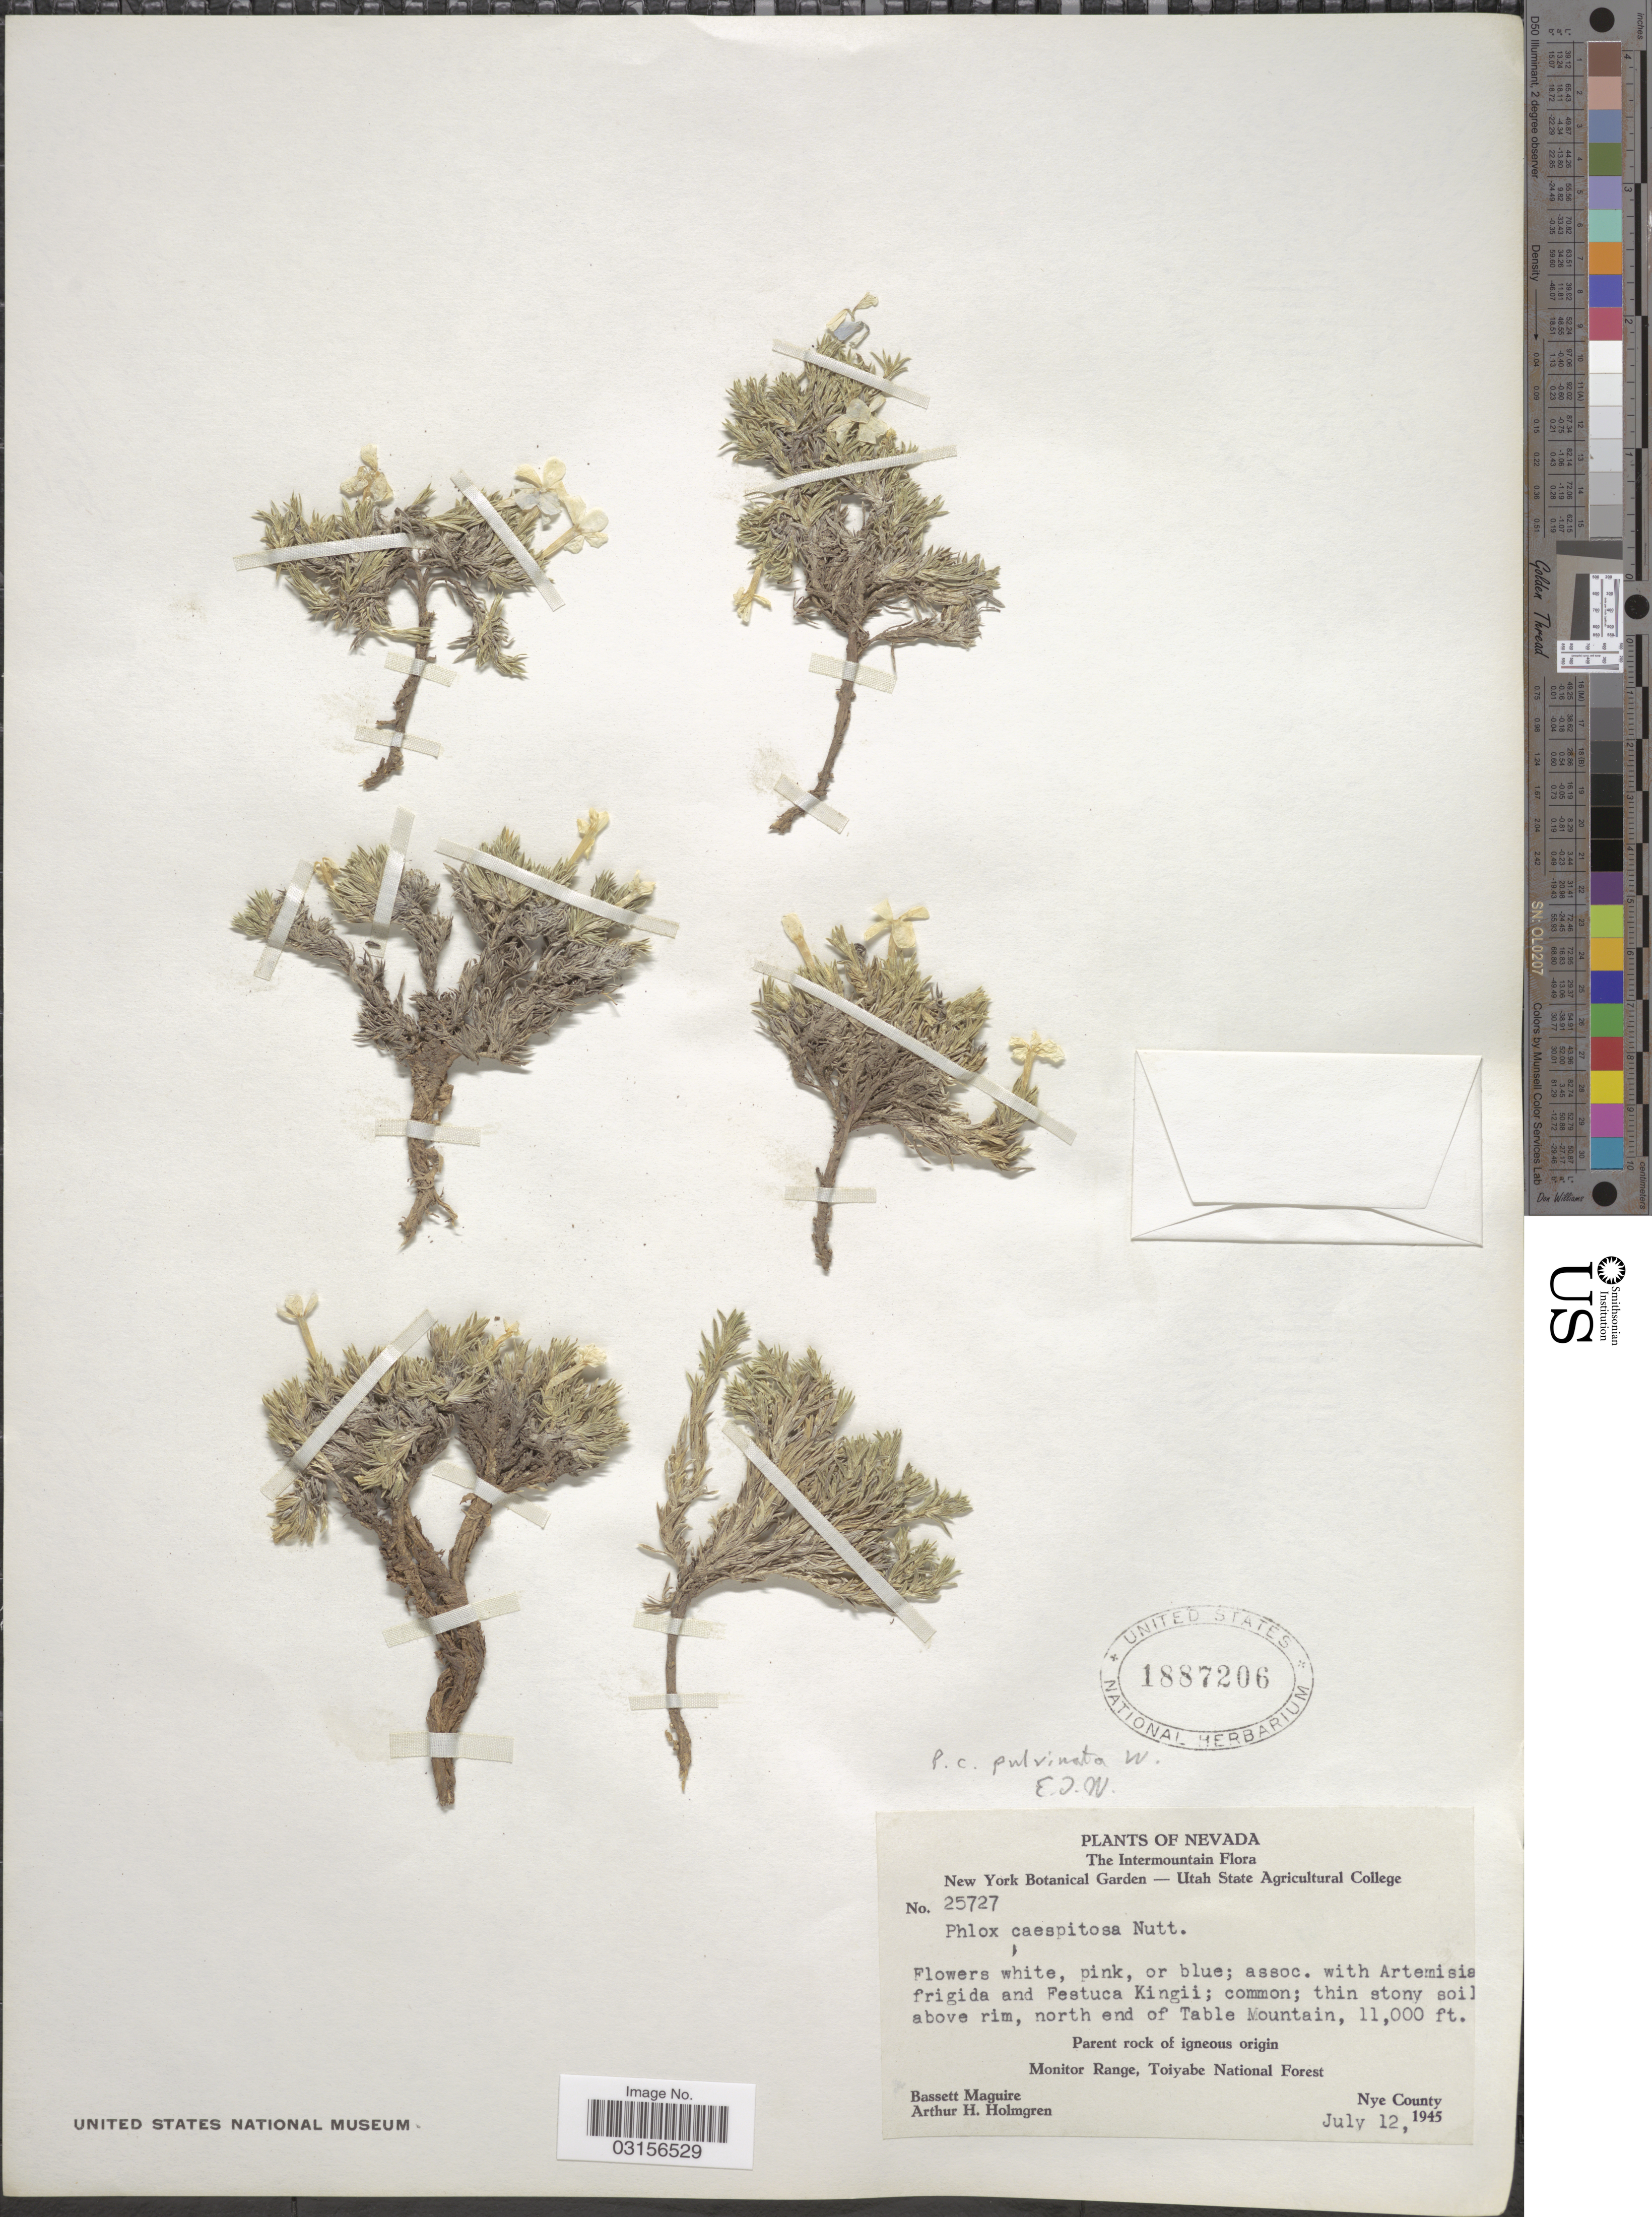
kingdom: Plantae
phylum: Tracheophyta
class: Magnoliopsida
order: Ericales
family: Polemoniaceae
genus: Phlox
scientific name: Phlox condensata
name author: (A. Gray) E.E. Nelson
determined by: Mayfield, M. H.; Ferguson, C. J.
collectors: B. Maguire & A. H. Holmgren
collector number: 25727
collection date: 1945-07-12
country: United States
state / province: Nevada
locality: The Intermountain. North end of Table Mountain. Monitor Range, Toiyabe National Forest. Nye County.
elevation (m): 3353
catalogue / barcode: US 1887206